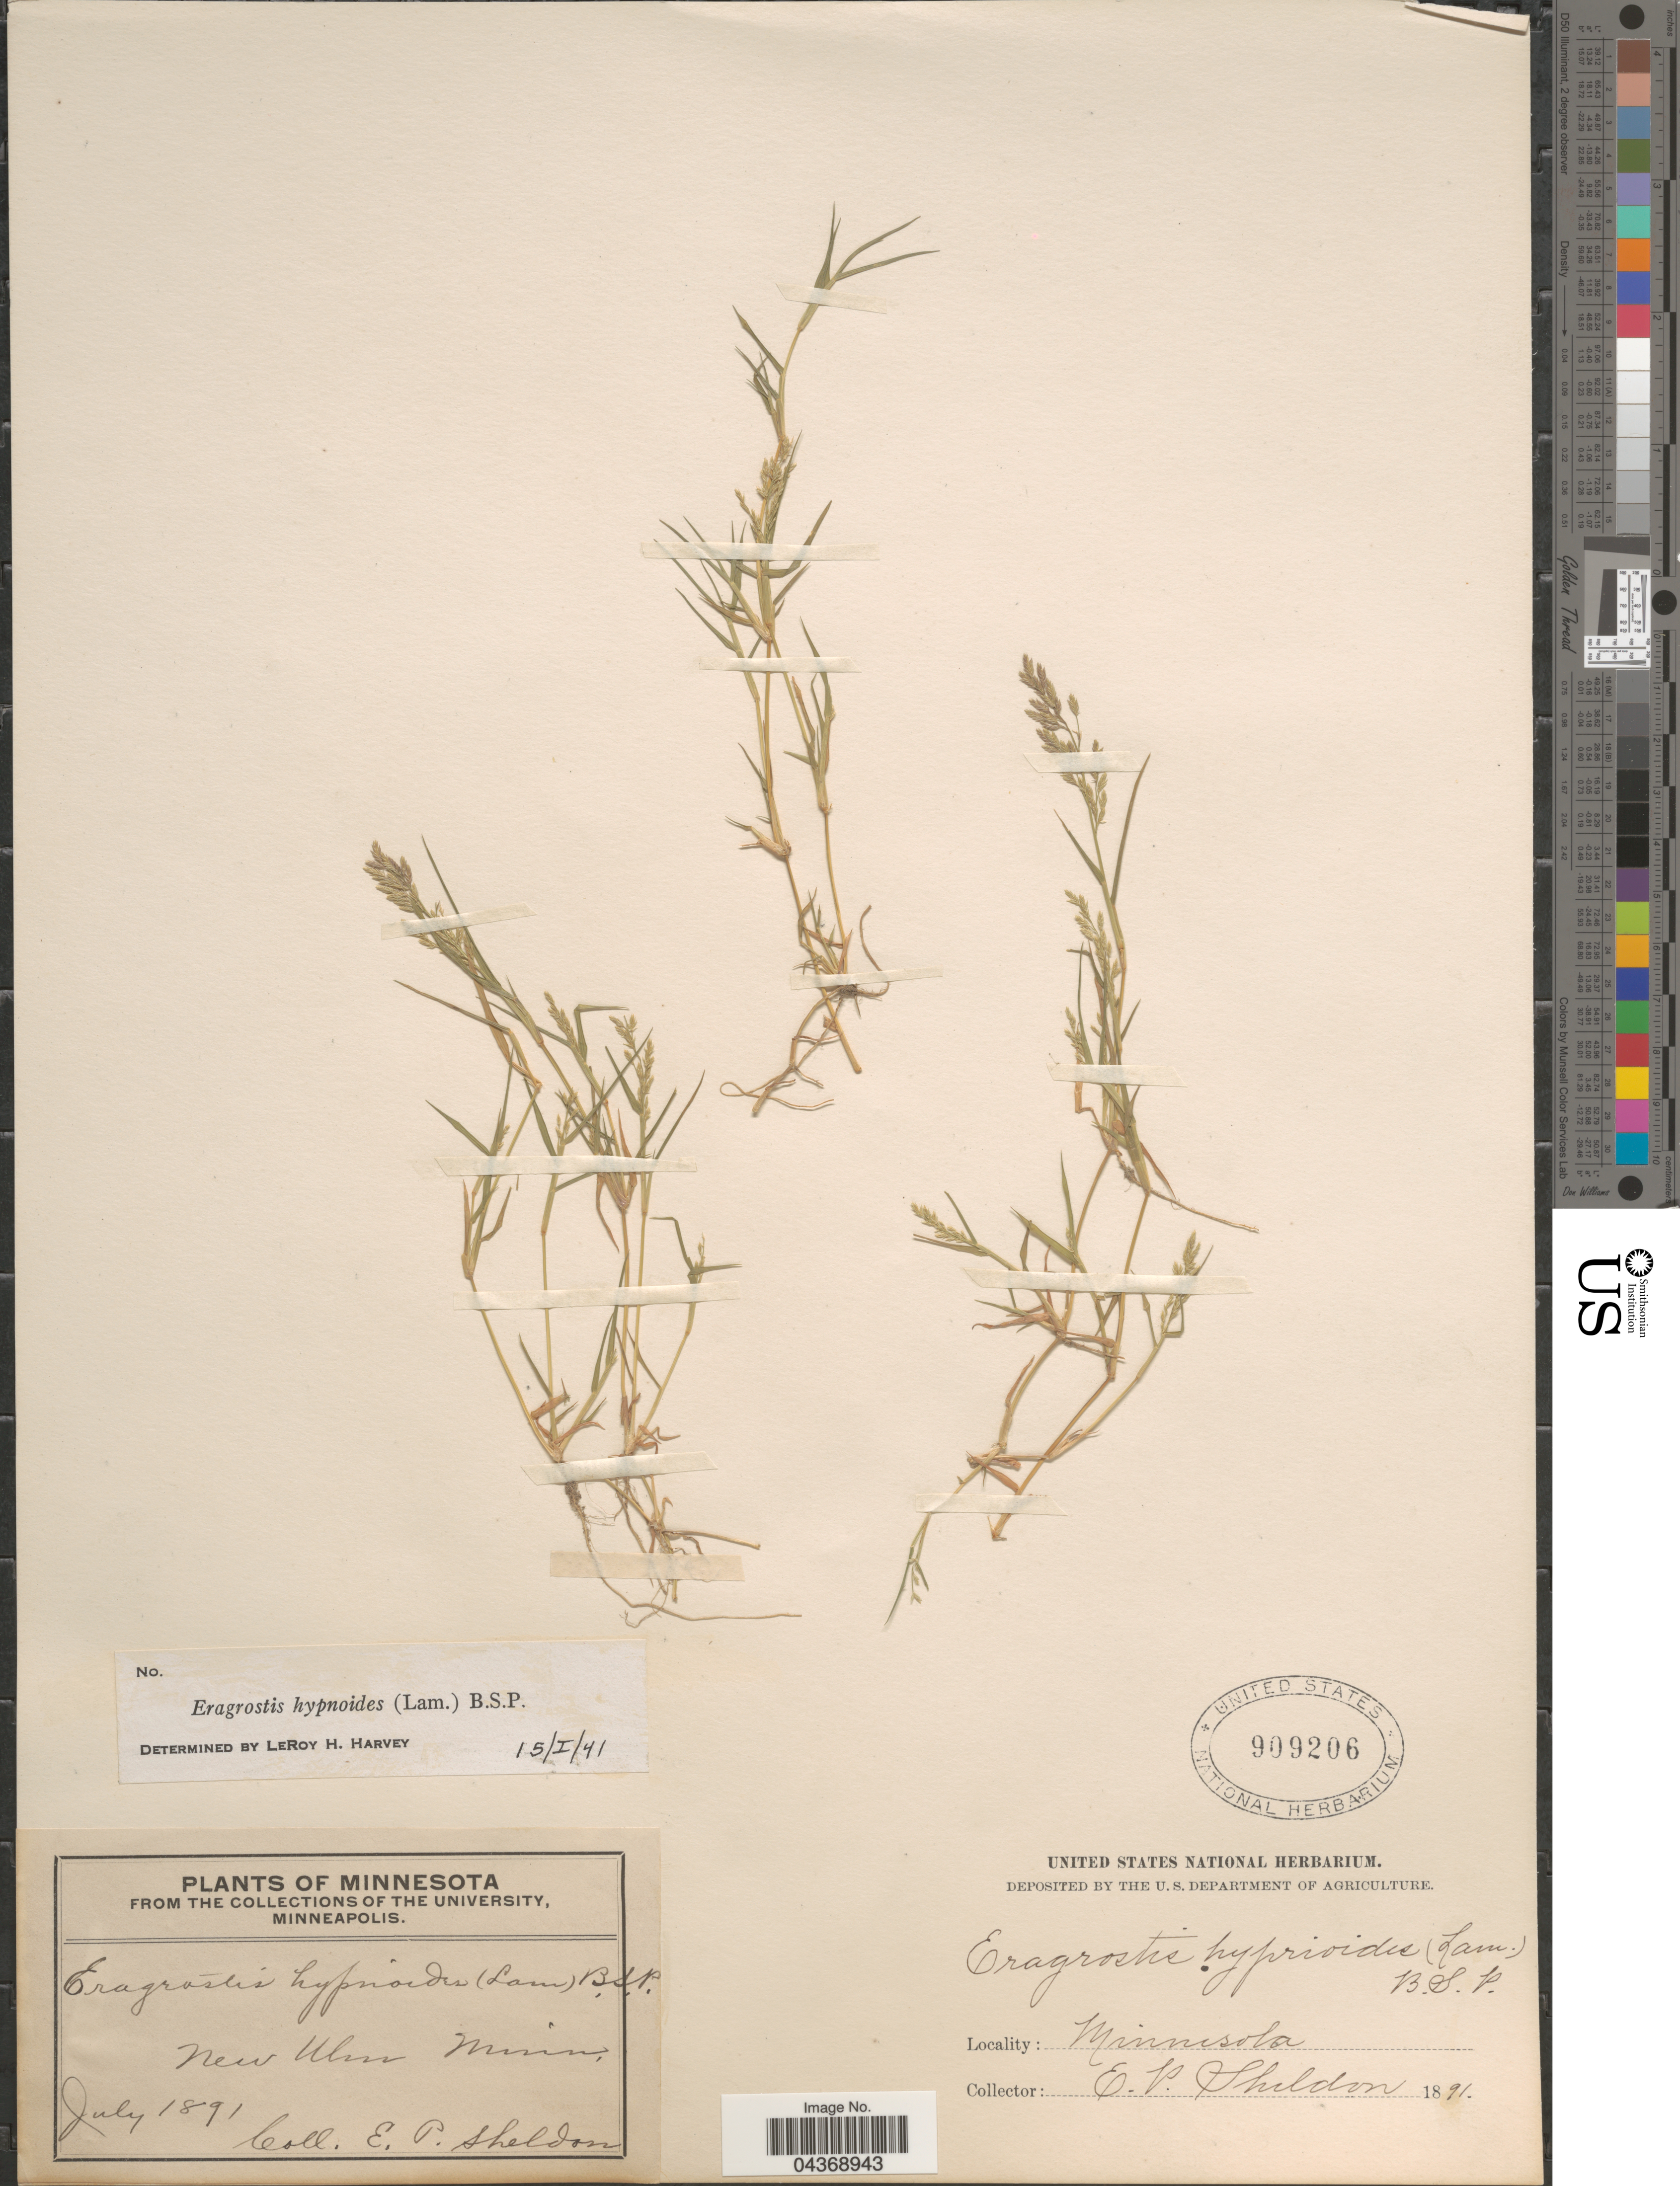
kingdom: Plantae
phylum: Tracheophyta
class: Liliopsida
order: Poales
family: Poaceae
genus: Eragrostis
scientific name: Eragrostis intermedia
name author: Hitchc.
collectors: E. P. Sheldon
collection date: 1891-07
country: United States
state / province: Minnesota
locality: New Ulm.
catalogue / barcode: US 909206